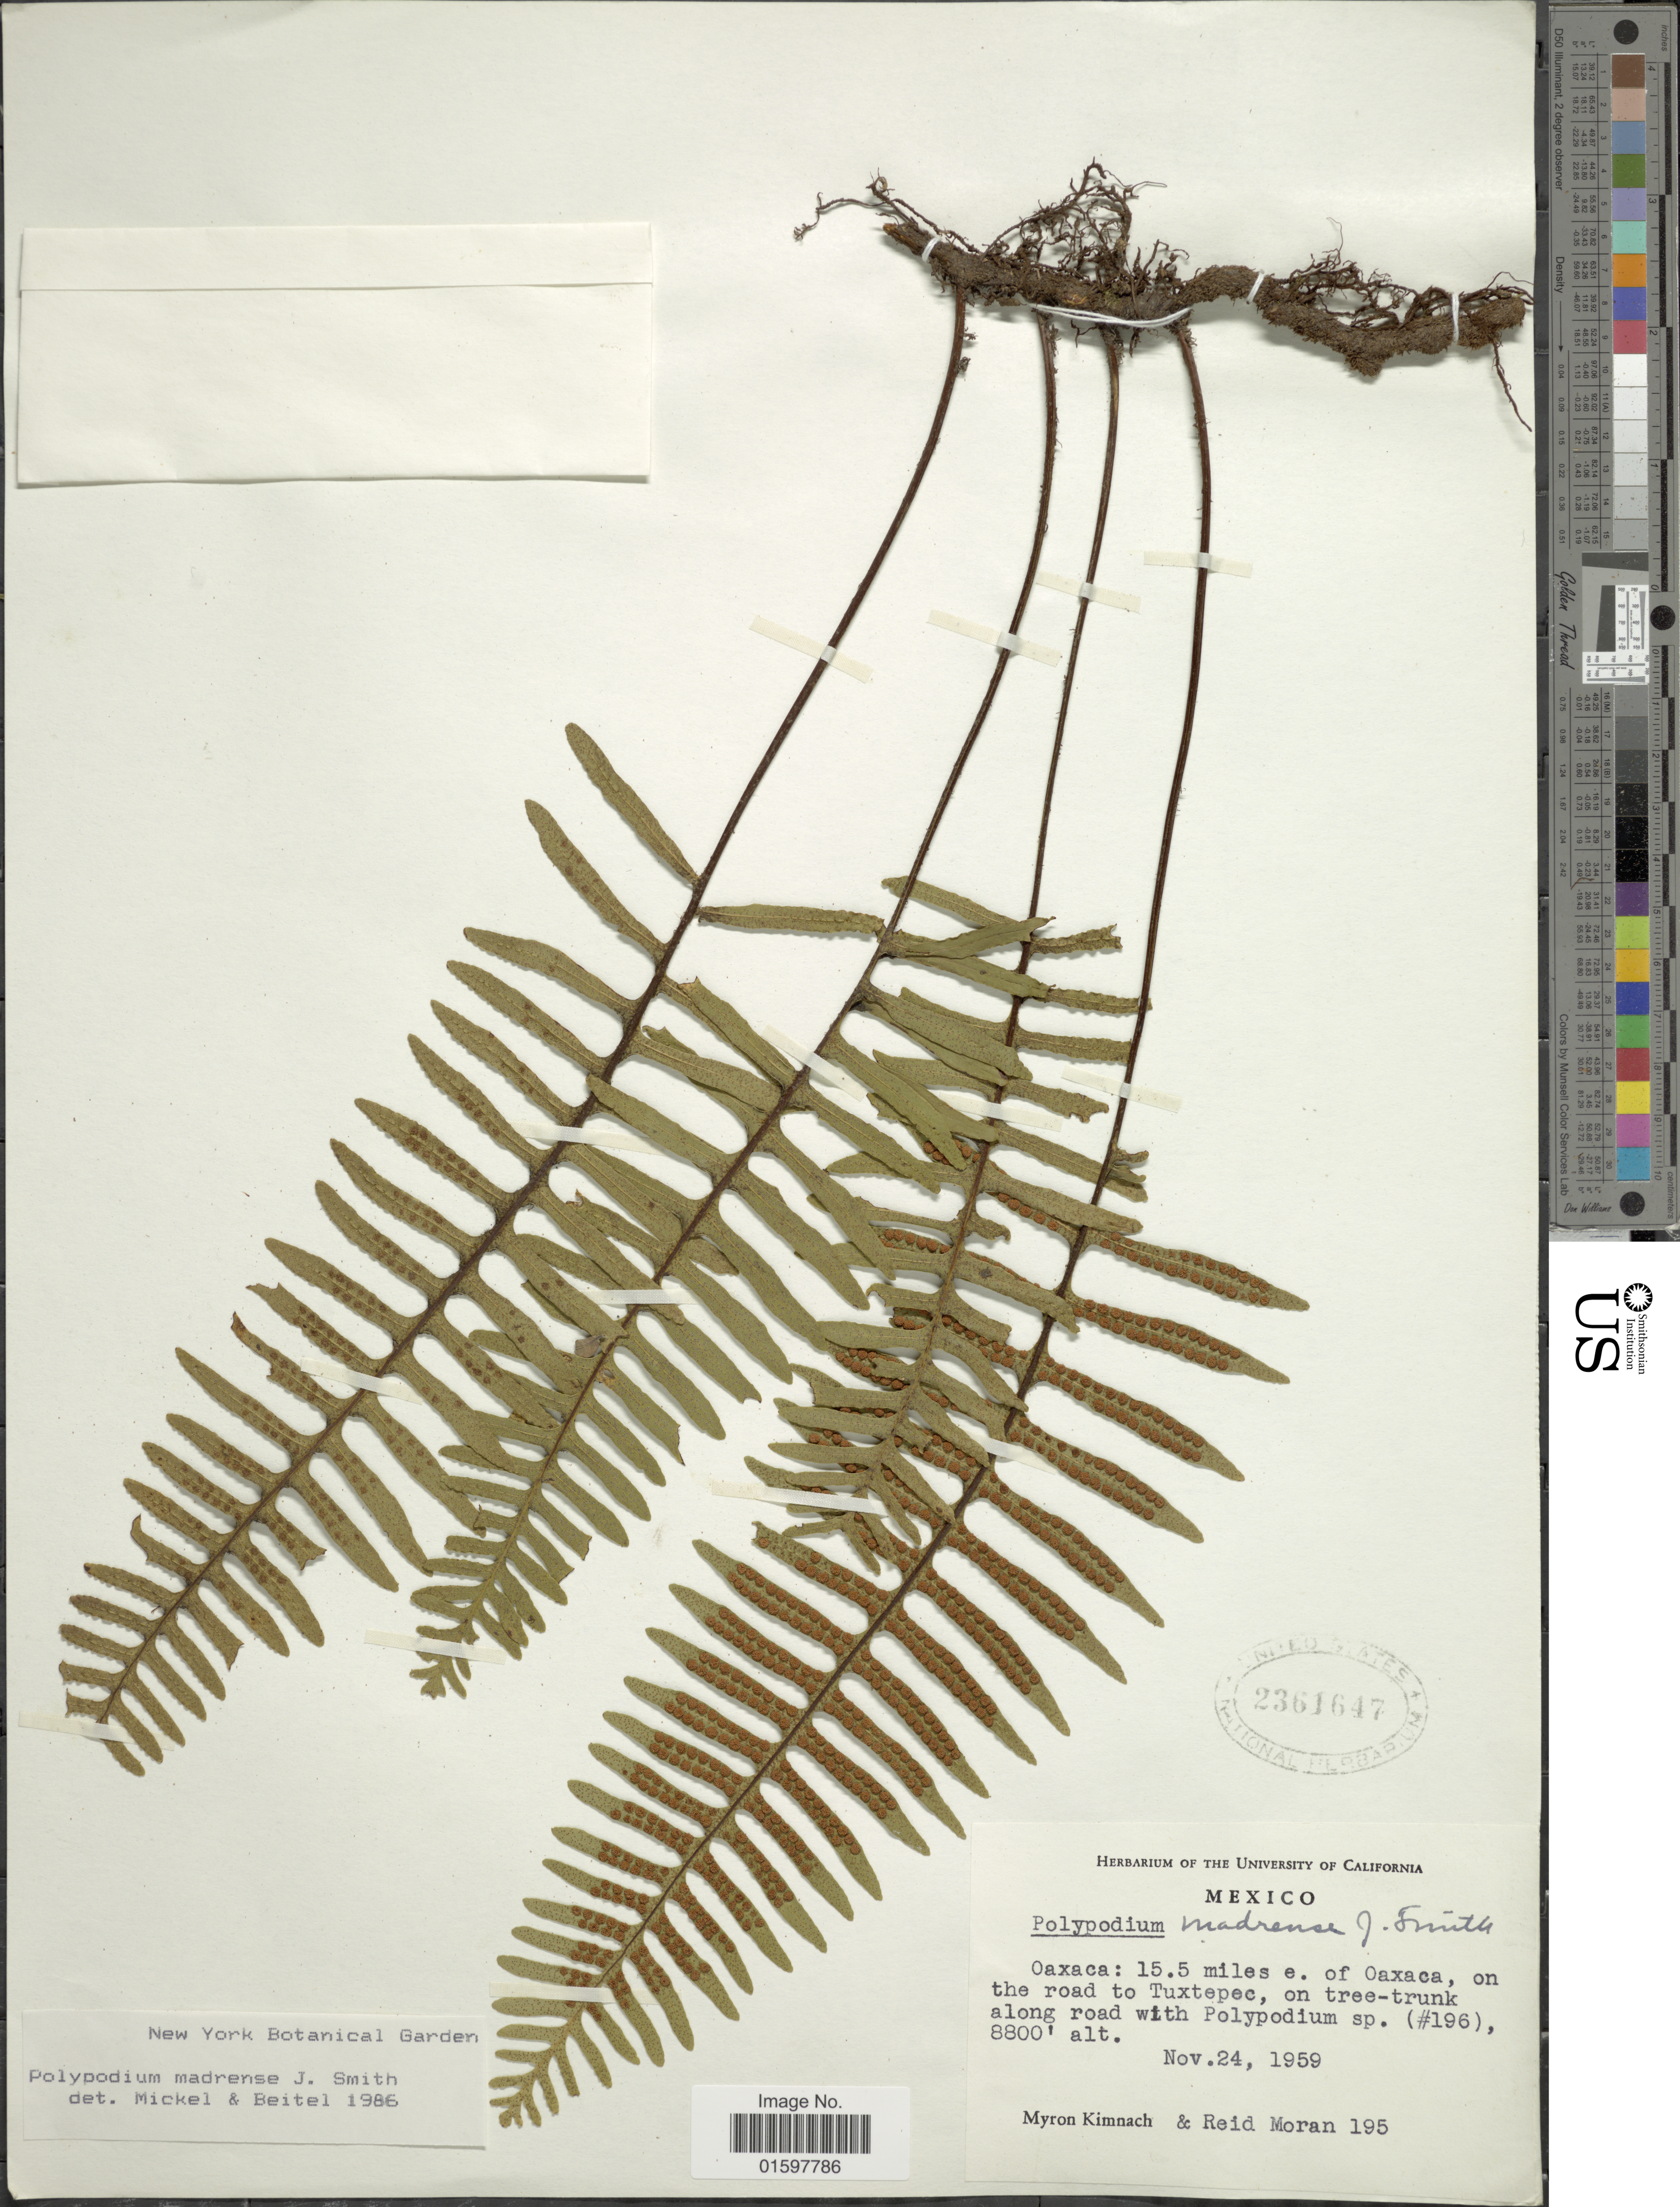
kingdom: Plantae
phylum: Tracheophyta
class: Polypodiopsida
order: Polypodiales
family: Polypodiaceae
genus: Pleopeltis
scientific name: Pleopeltis madrense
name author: (J. Sm.) A.R. Sm. & Tejero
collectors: M. W. Kimnach & R. V. Moran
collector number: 195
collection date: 1959-11-24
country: Mexico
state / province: Oaxaca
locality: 15.5 miles e. of Oaxaca, on the road to Tuxtepec, on tree-trunk along road.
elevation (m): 2682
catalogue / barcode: US 2361647